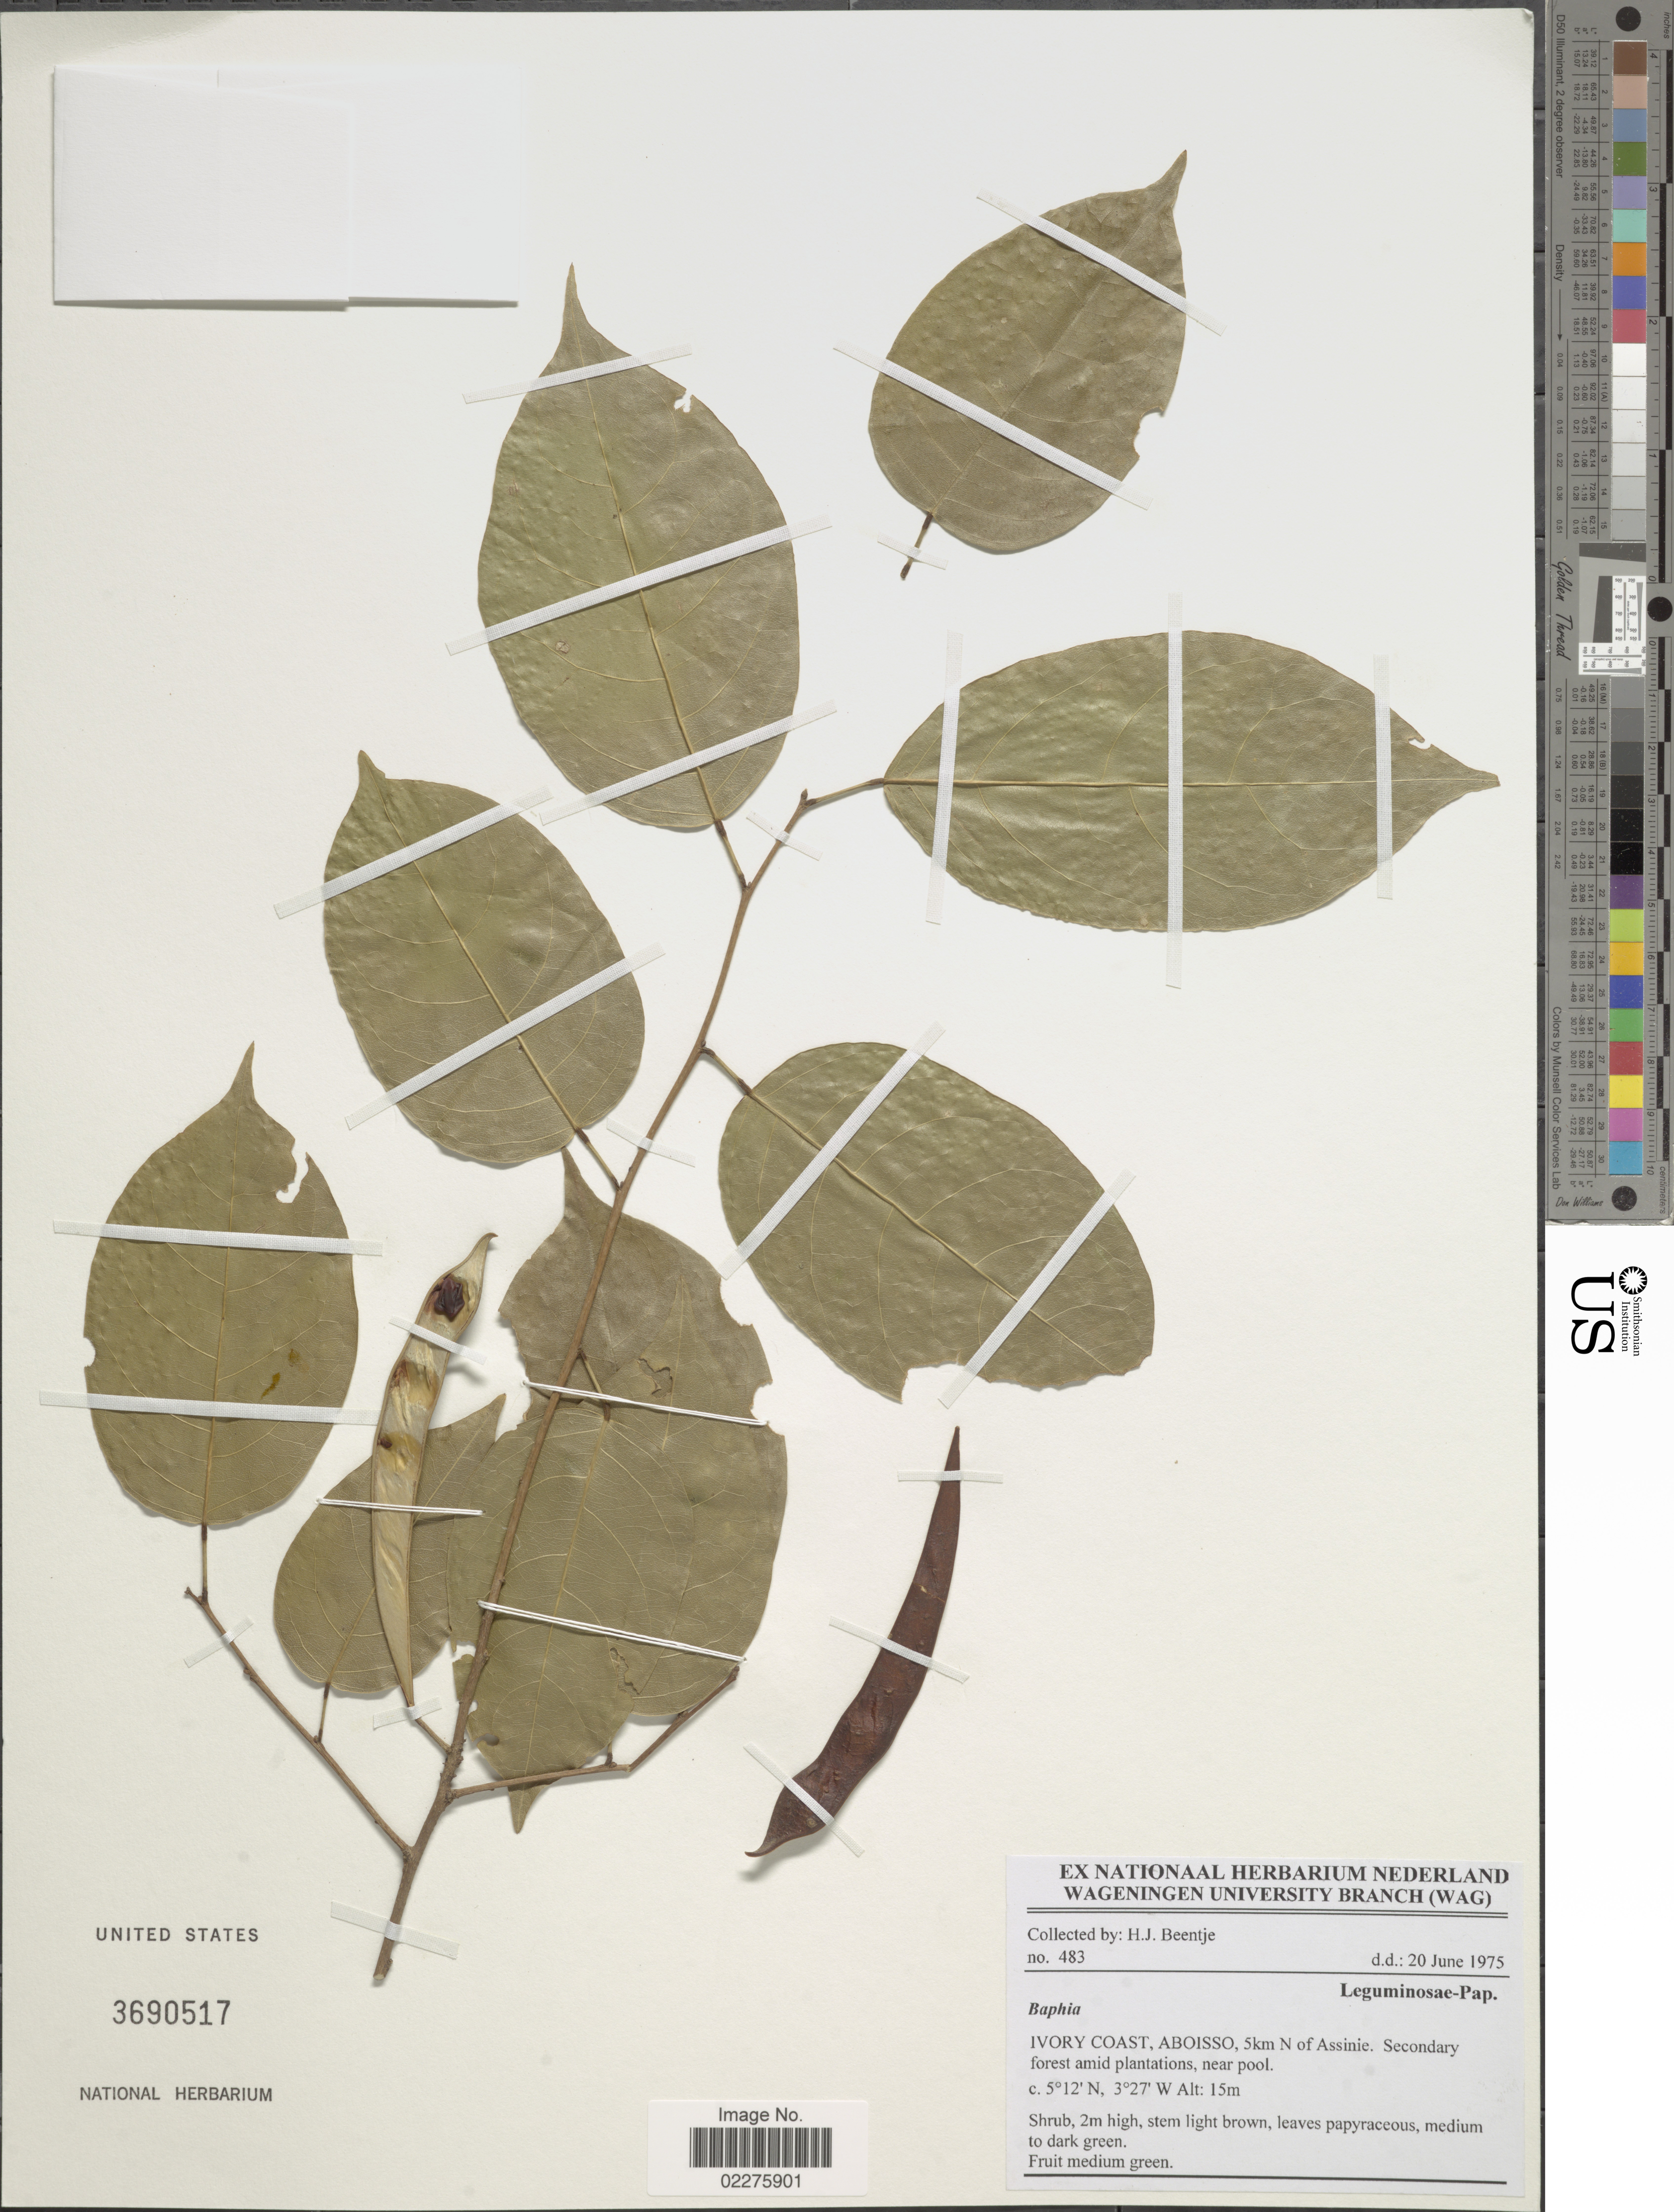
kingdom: Plantae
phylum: Tracheophyta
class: Magnoliopsida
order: Fabales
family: Fabaceae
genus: Baphia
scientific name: Baphia sp.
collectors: H. J. Beentje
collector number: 483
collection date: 1975-06-20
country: Ivory Coast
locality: Aboisso, 5 km N of Assinie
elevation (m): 15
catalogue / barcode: US 3690517